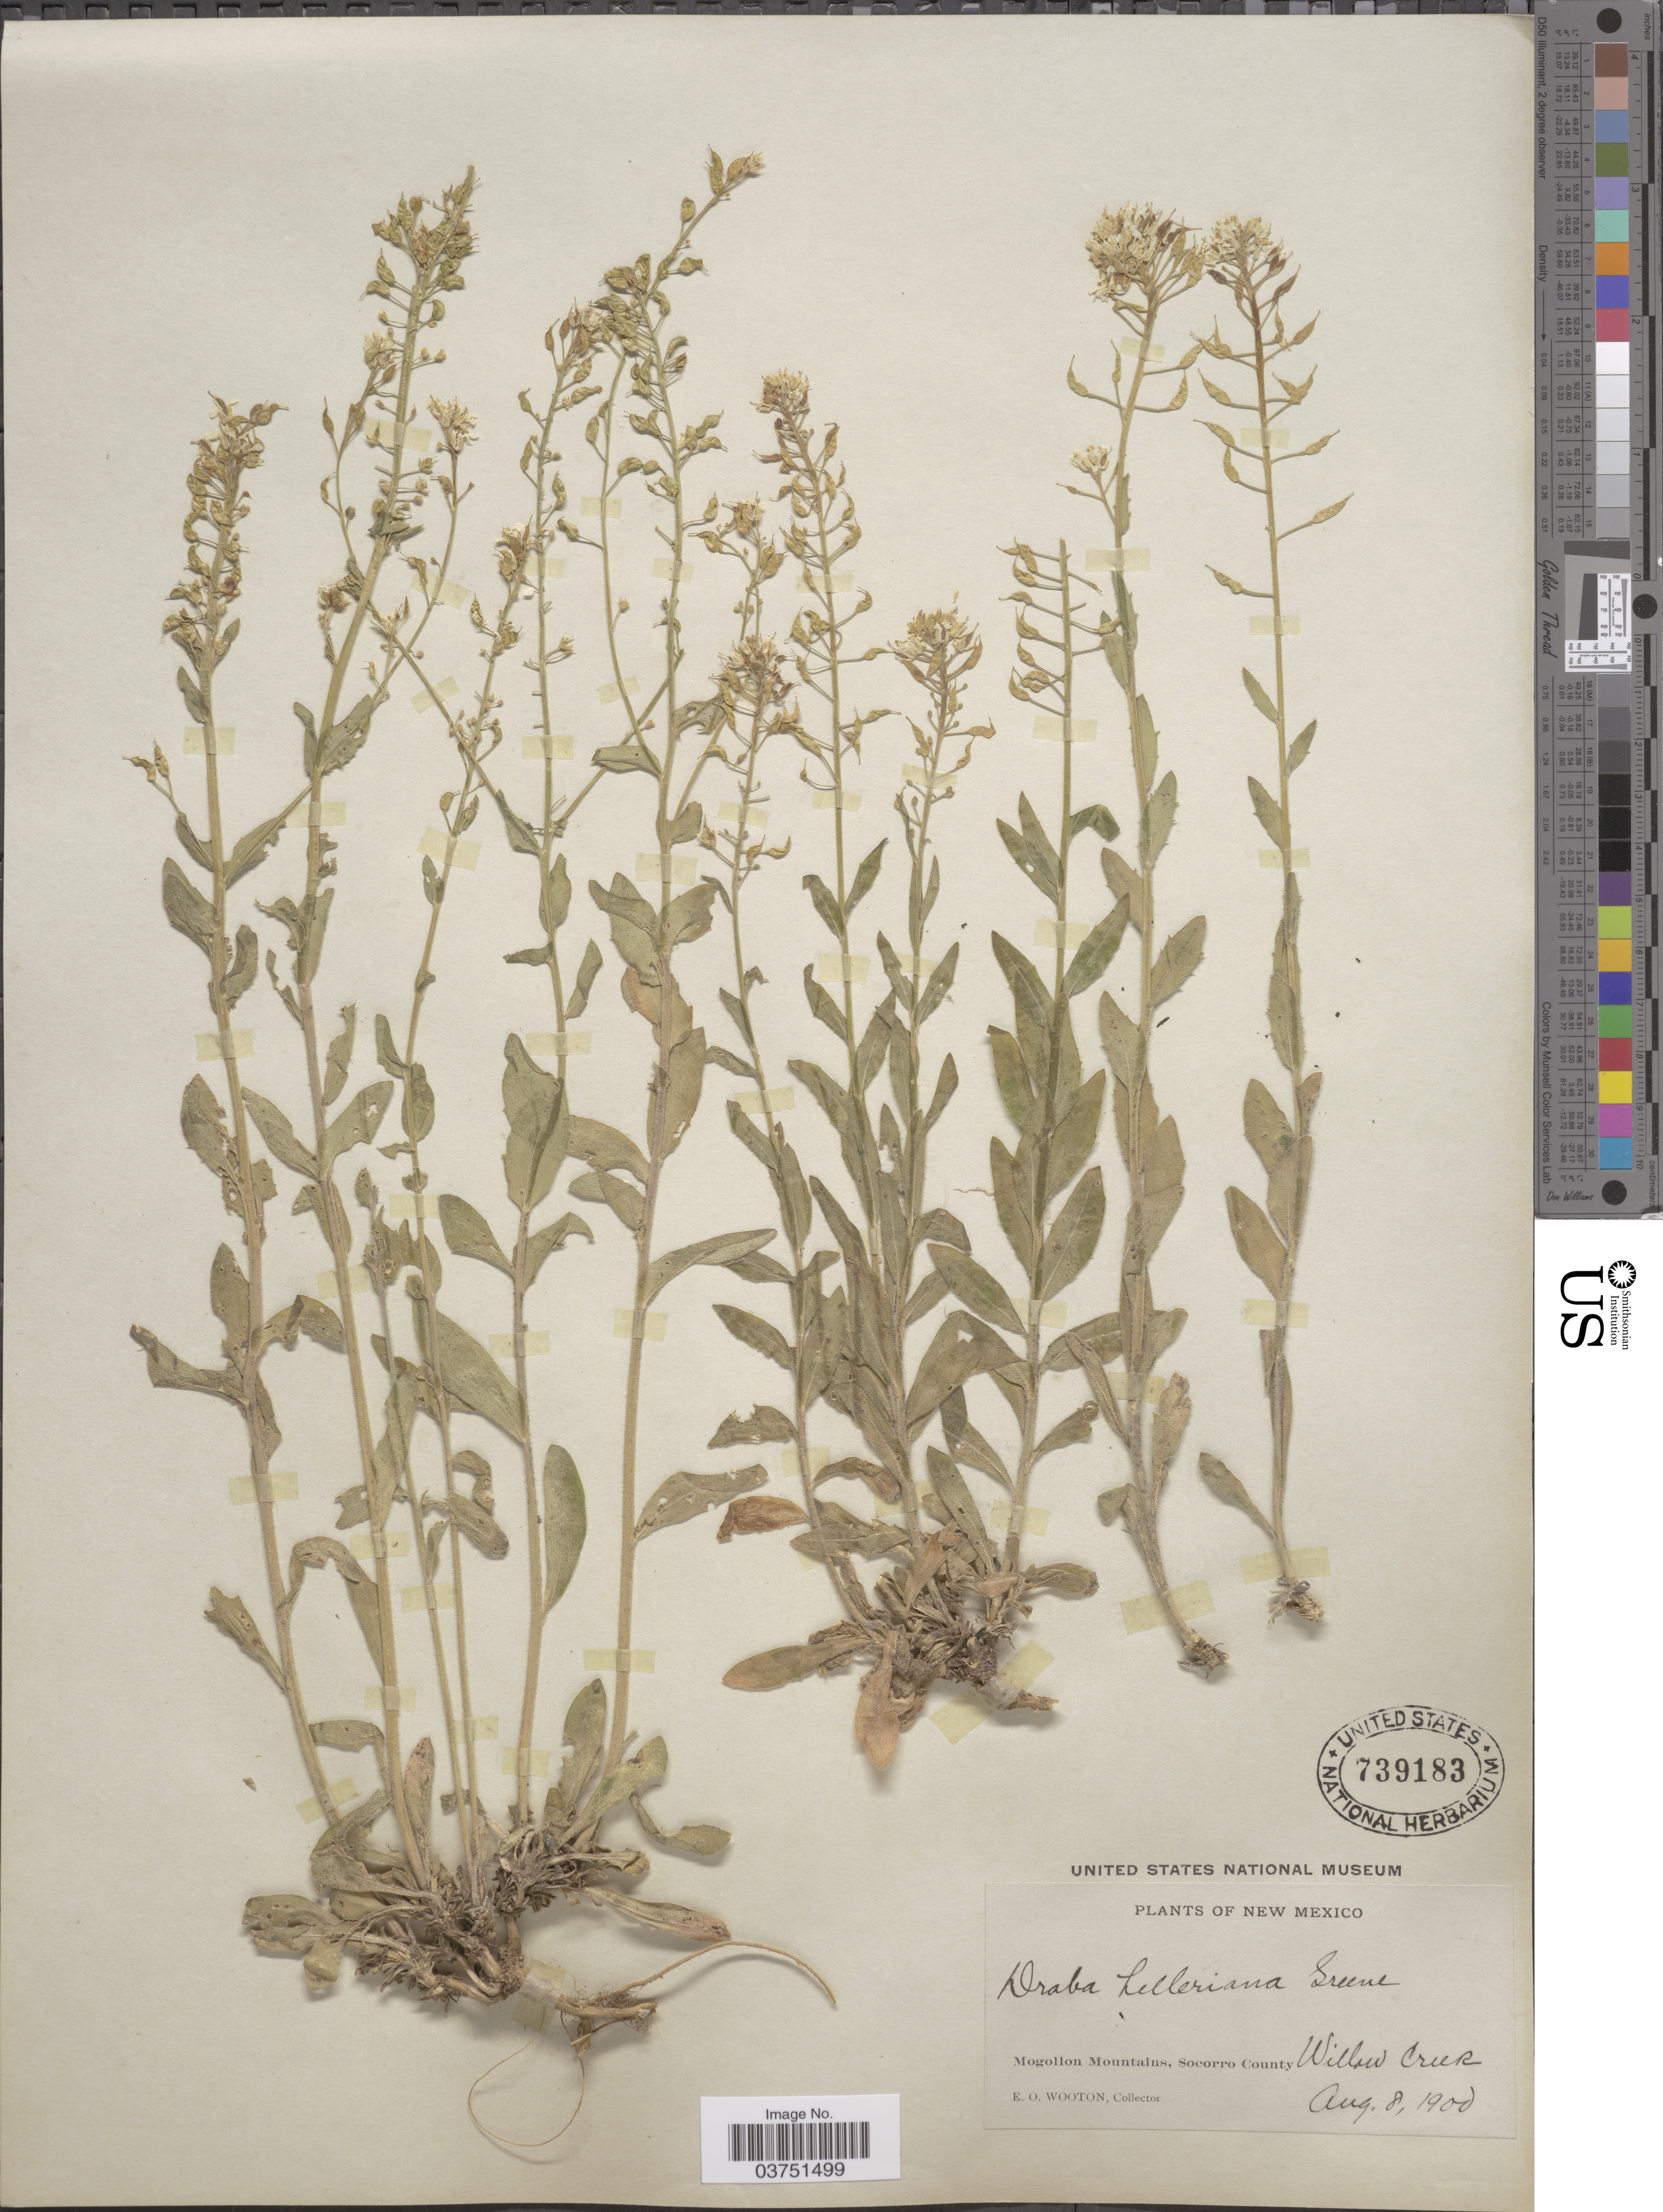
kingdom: Plantae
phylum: Tracheophyta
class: Magnoliopsida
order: Brassicales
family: Brassicaceae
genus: Draba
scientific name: Draba helleriana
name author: Greene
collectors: E. O. Wooton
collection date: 1908-08-08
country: United States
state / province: New Mexico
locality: Mogollon Mountains, Socorro County, Willow Creek.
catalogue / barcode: US 739183